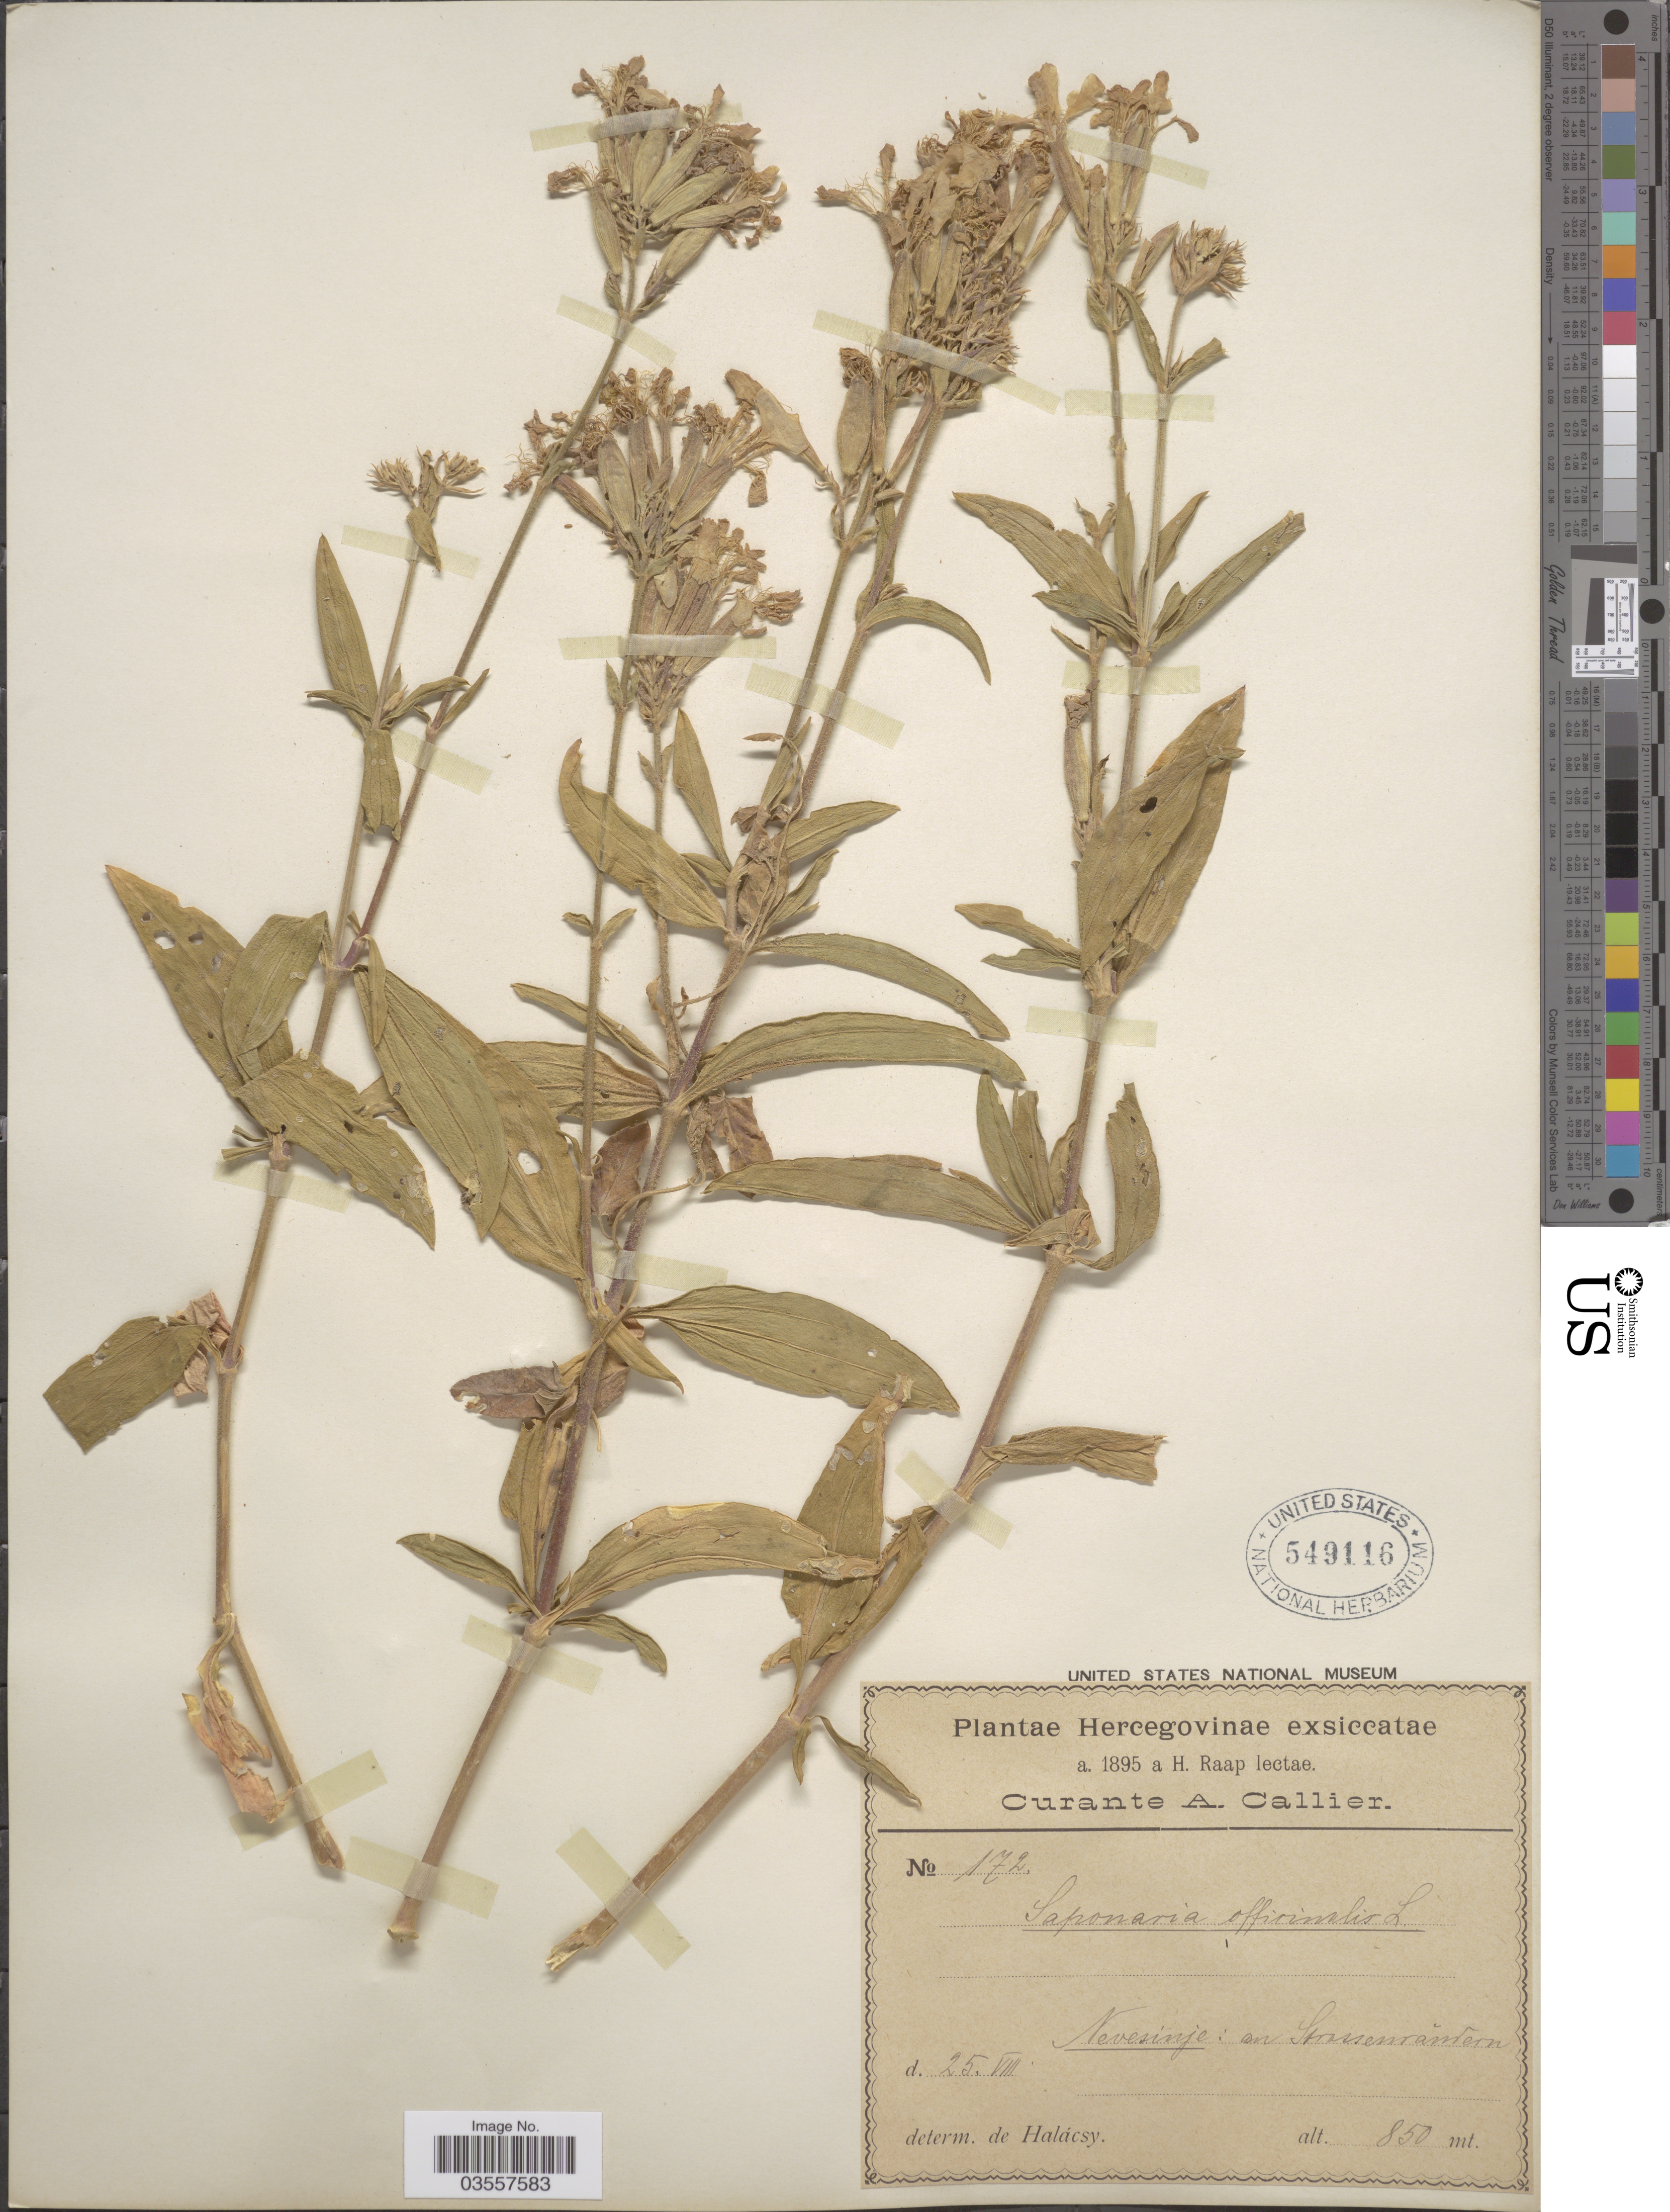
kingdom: Plantae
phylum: Tracheophyta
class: Magnoliopsida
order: Caryophyllales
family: Caryophyllaceae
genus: Saponaria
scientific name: Saponaria officinalis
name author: L.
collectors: H. Raap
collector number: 172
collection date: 1895-08-25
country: Bosnia and Herzegovina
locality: Hercegovinæ. Nevesinje: an Strassenrändern.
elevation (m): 850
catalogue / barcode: US 549116